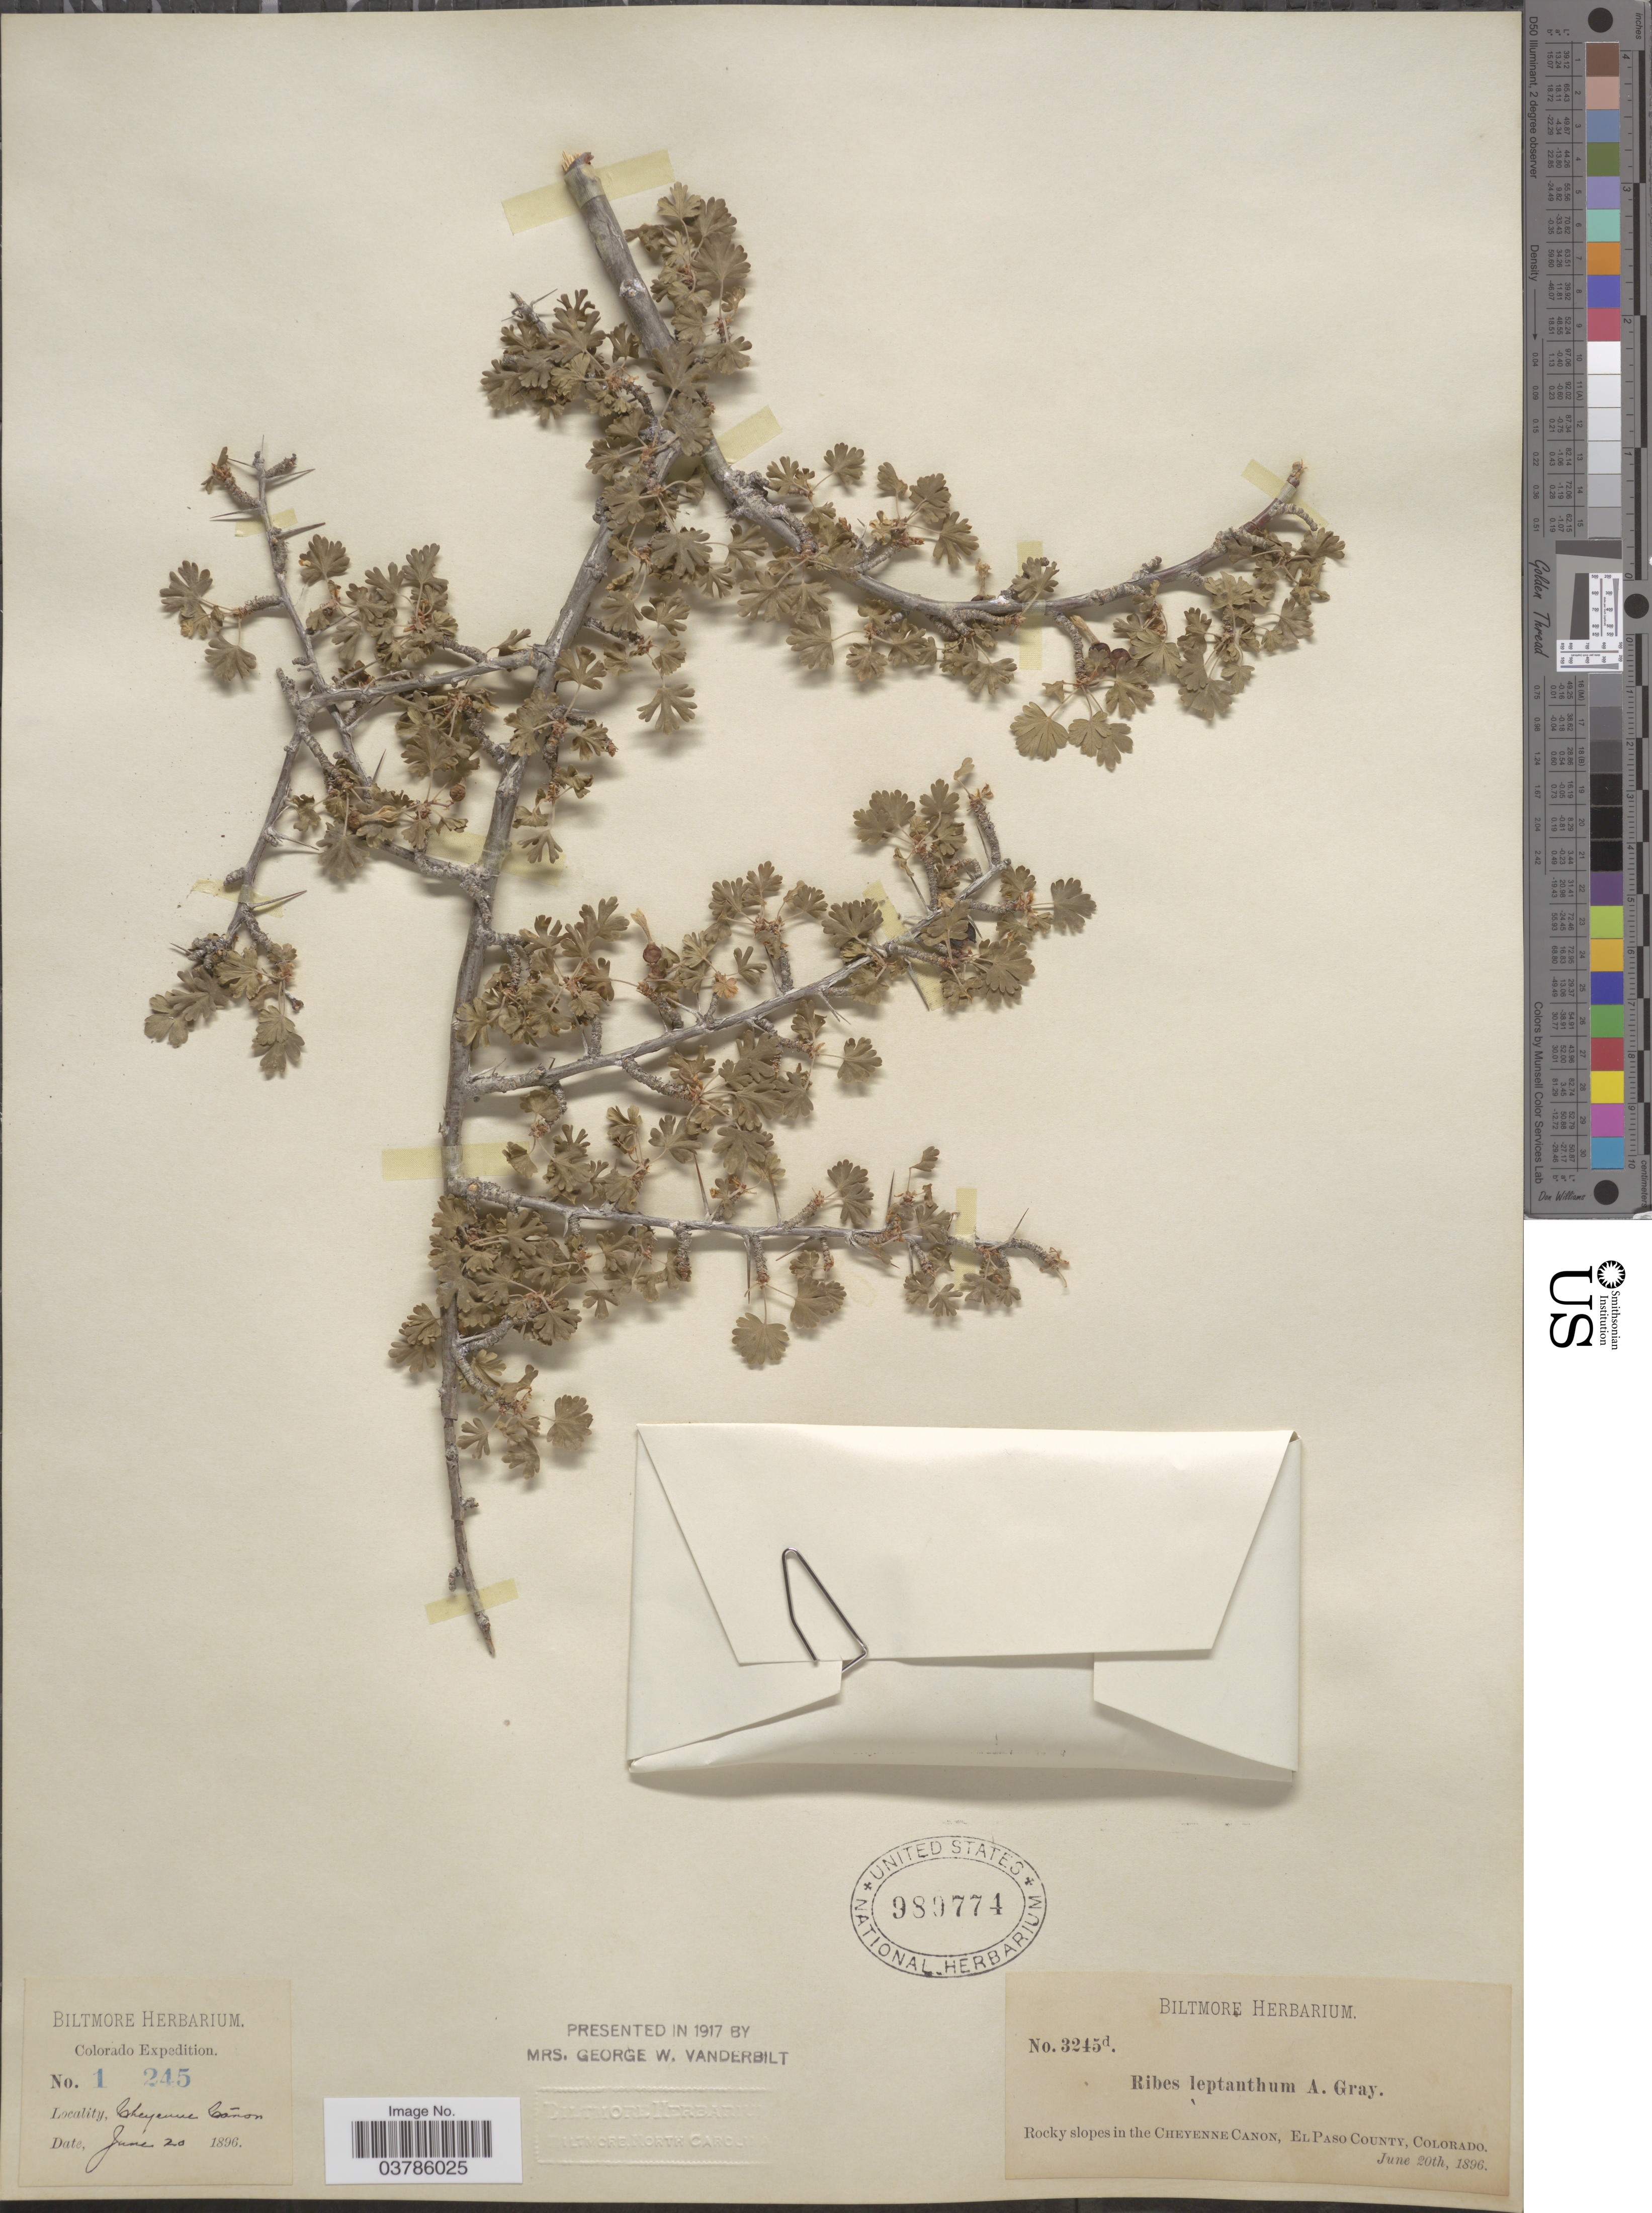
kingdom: Plantae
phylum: Tracheophyta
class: Magnoliopsida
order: Saxifragales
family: Grossulariaceae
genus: Ribes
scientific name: Ribes leptanthum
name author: A. Gray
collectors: ex herb. Biltmore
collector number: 1245/3245d?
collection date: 1896-06-20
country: United States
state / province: Colorado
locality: In the Cheyenne Canon, El Paso County.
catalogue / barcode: US 980774